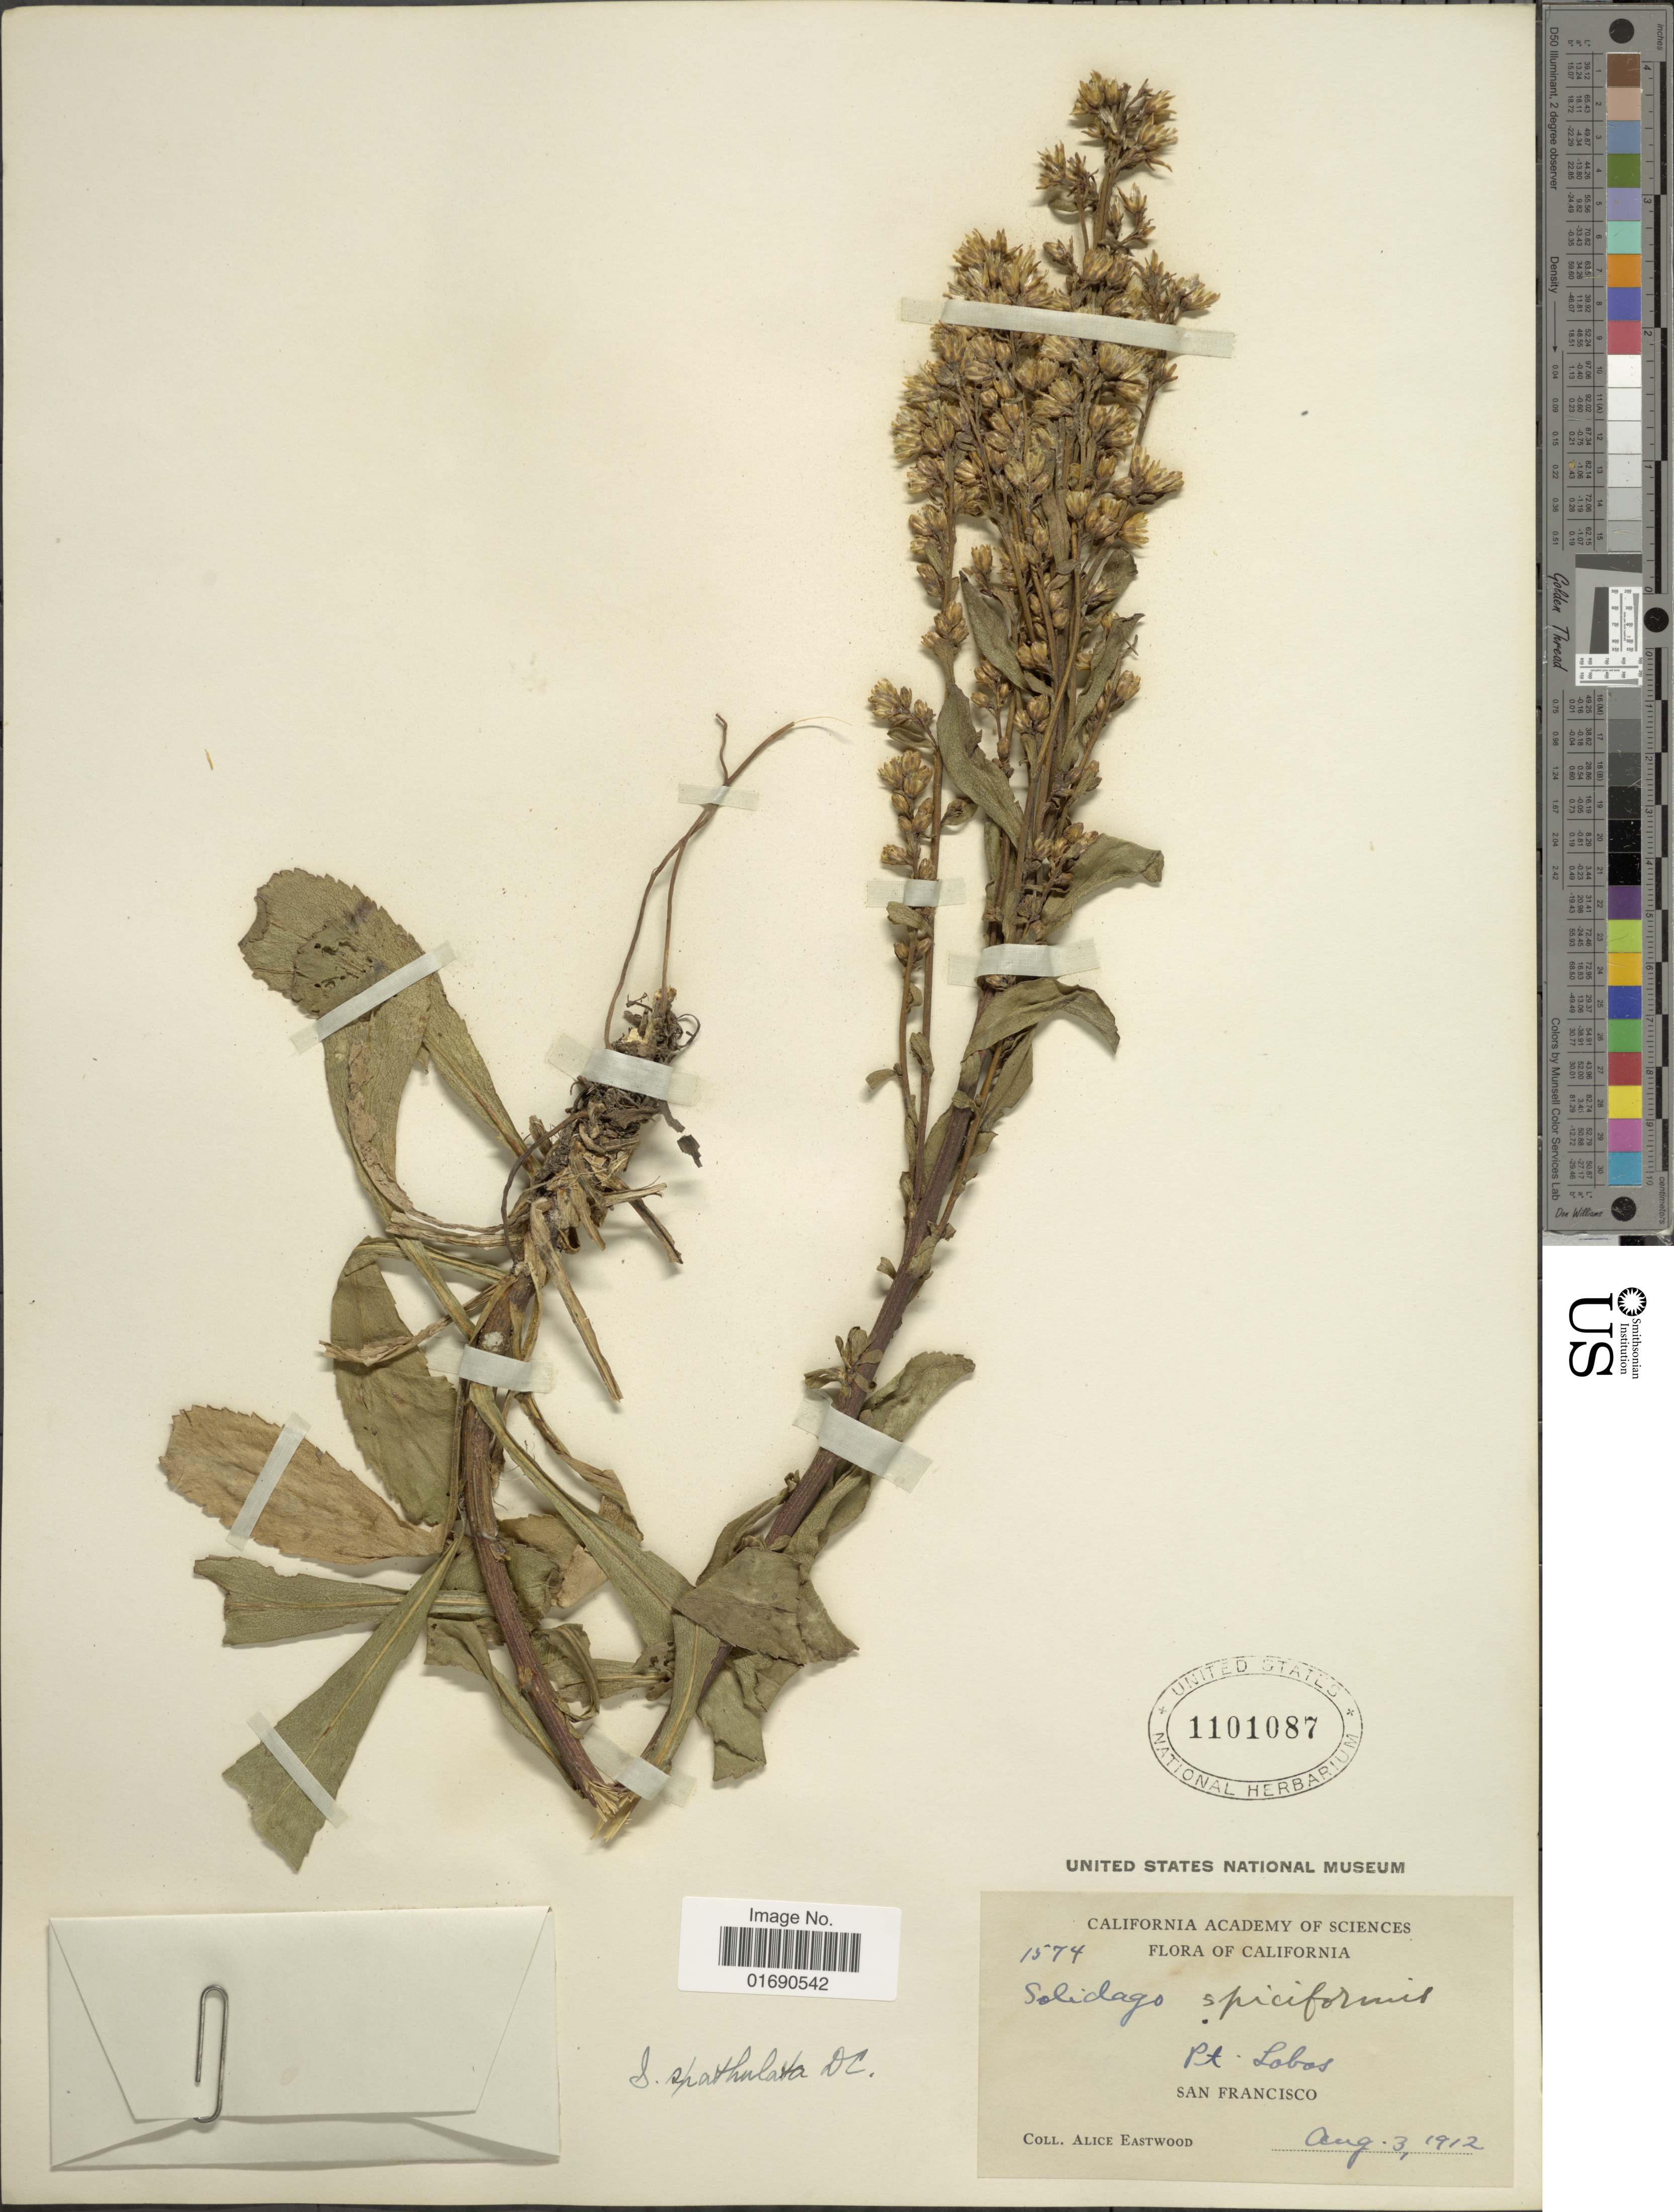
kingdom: Plantae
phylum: Tracheophyta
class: Magnoliopsida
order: Asterales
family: Asteraceae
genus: Solidago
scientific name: Solidago spathulata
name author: DC.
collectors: A. Eastwood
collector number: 1574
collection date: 1912-08-03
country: United States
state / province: California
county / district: San Francisco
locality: Pt Lobos, San Francisco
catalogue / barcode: US 1101087